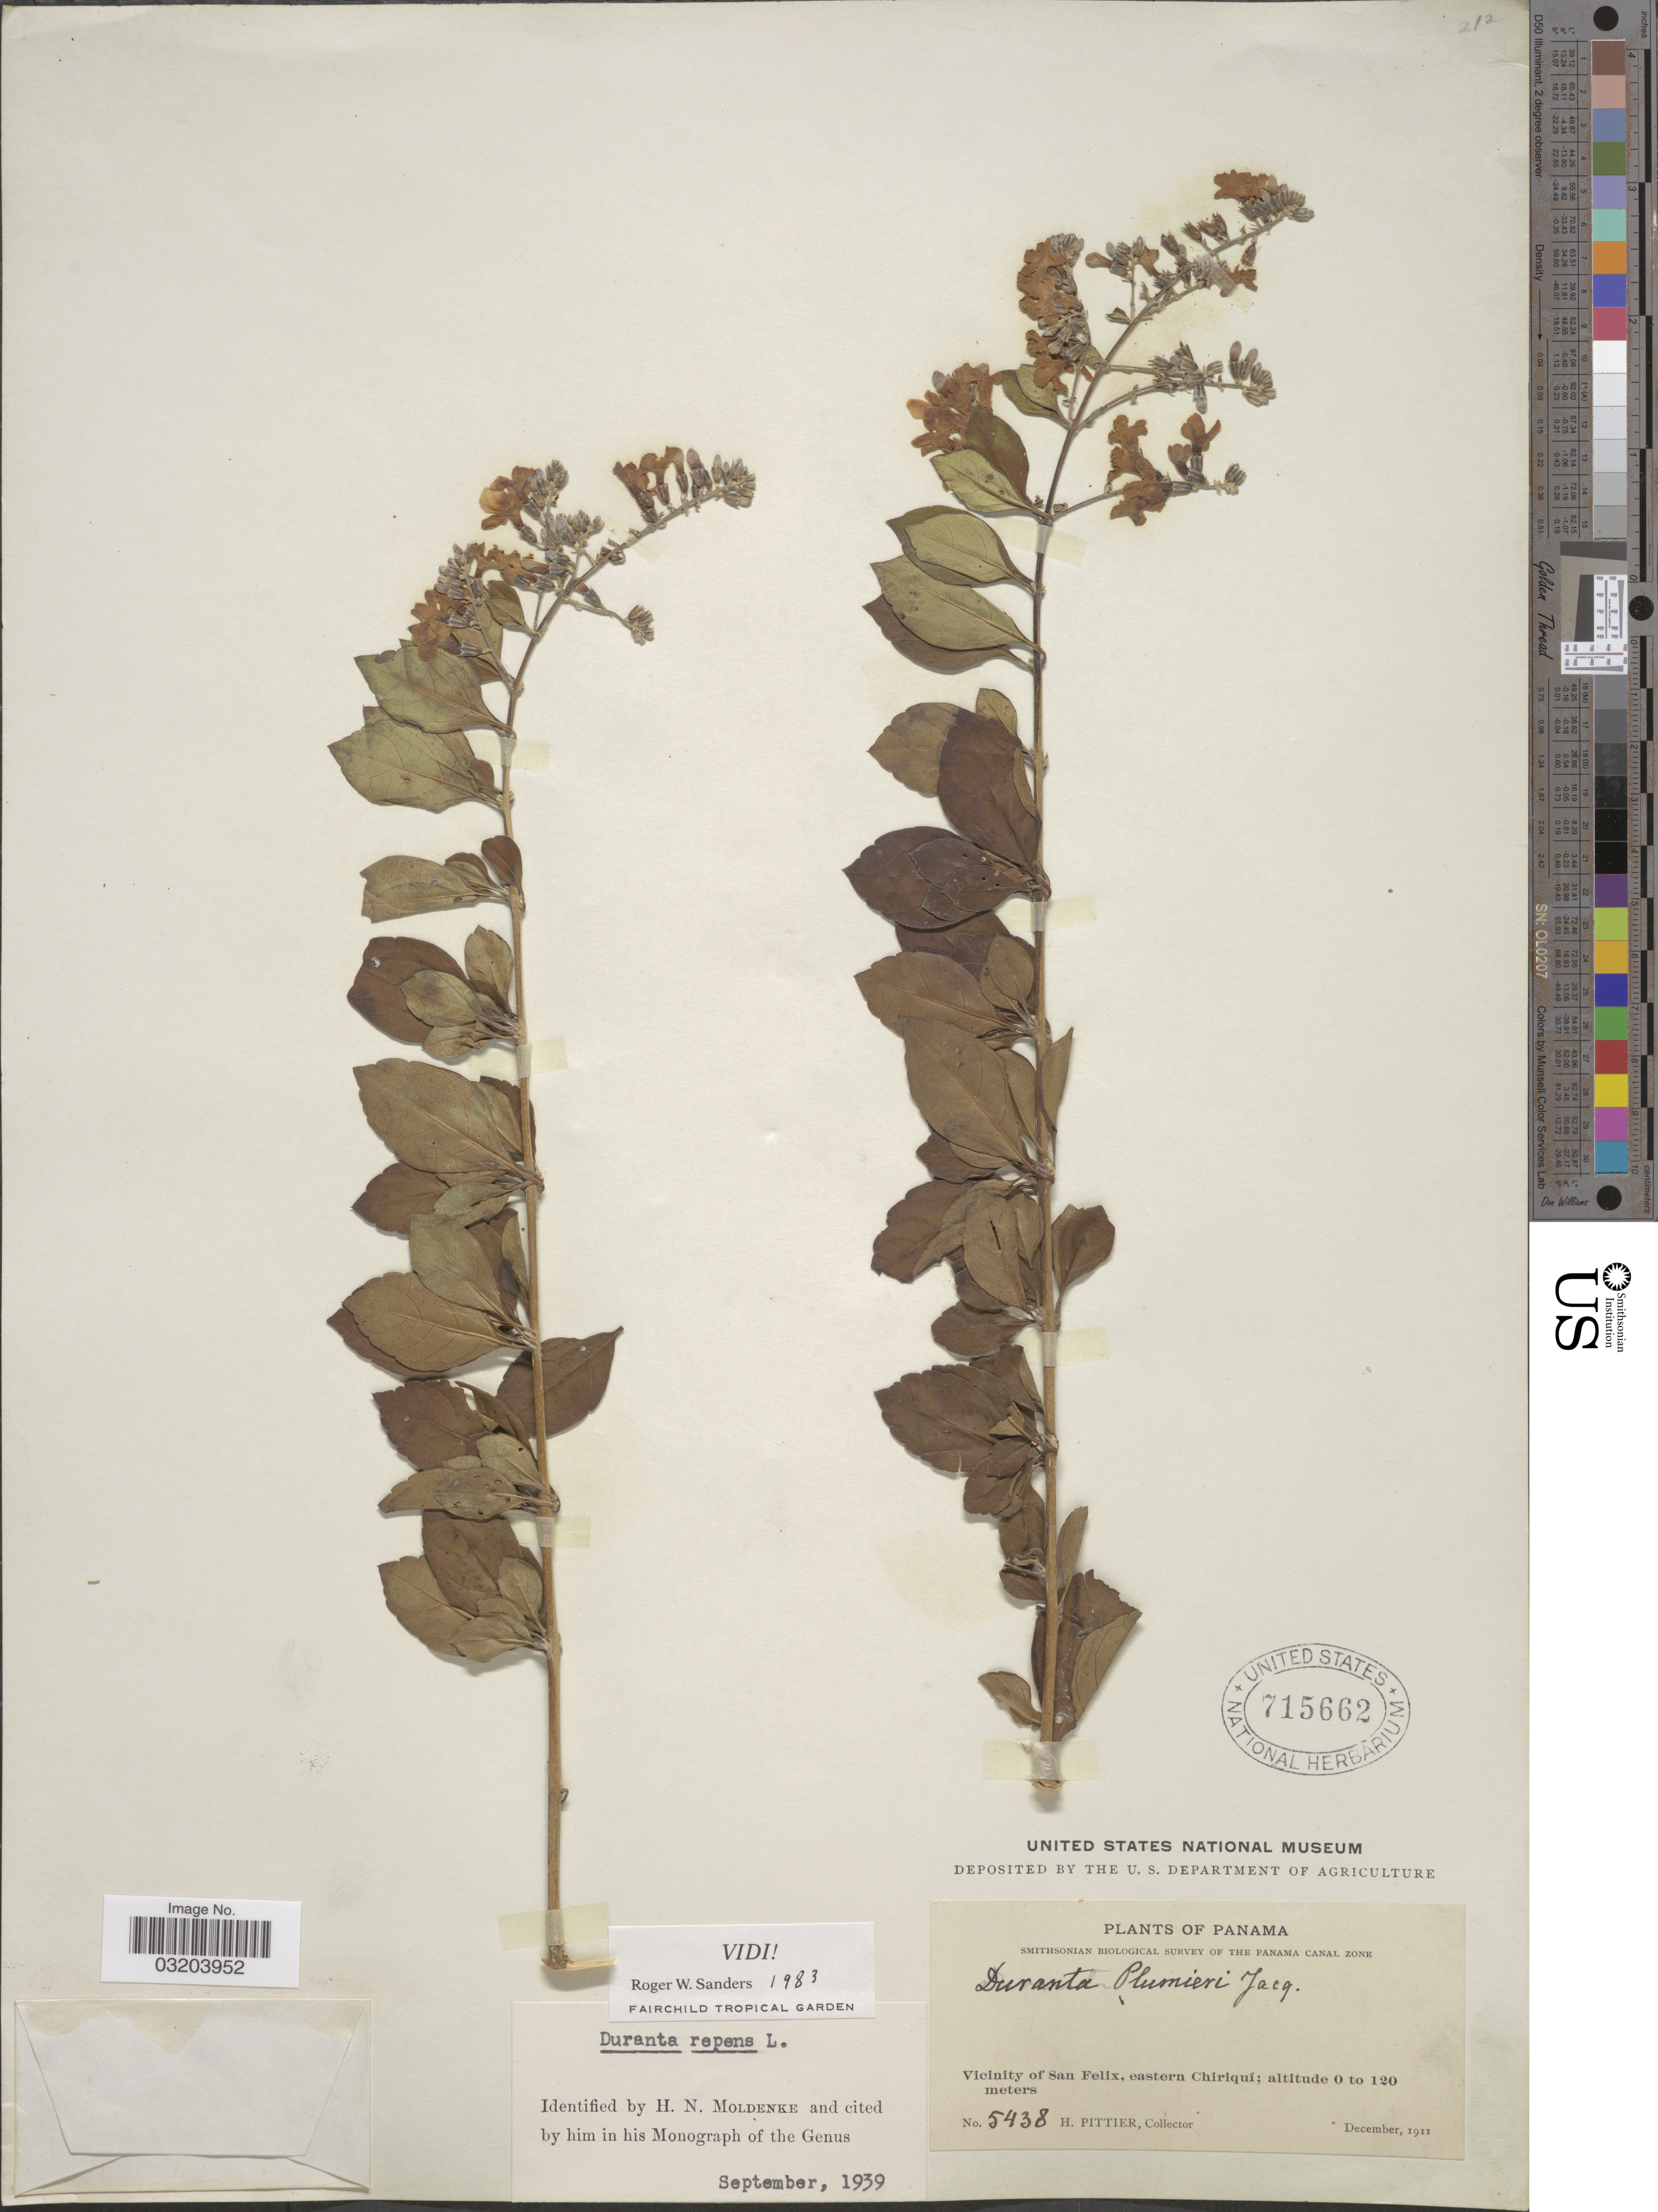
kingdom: Plantae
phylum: Tracheophyta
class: Magnoliopsida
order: Lamiales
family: Verbenaceae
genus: Duranta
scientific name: Duranta erecta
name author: L.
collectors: H. F. Pittier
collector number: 5438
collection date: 1911-12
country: Panama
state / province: Chiriqui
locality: The Panama Canal Zone. Vicinity of San Felix, eastern Chriguí.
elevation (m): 0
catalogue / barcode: US 715662